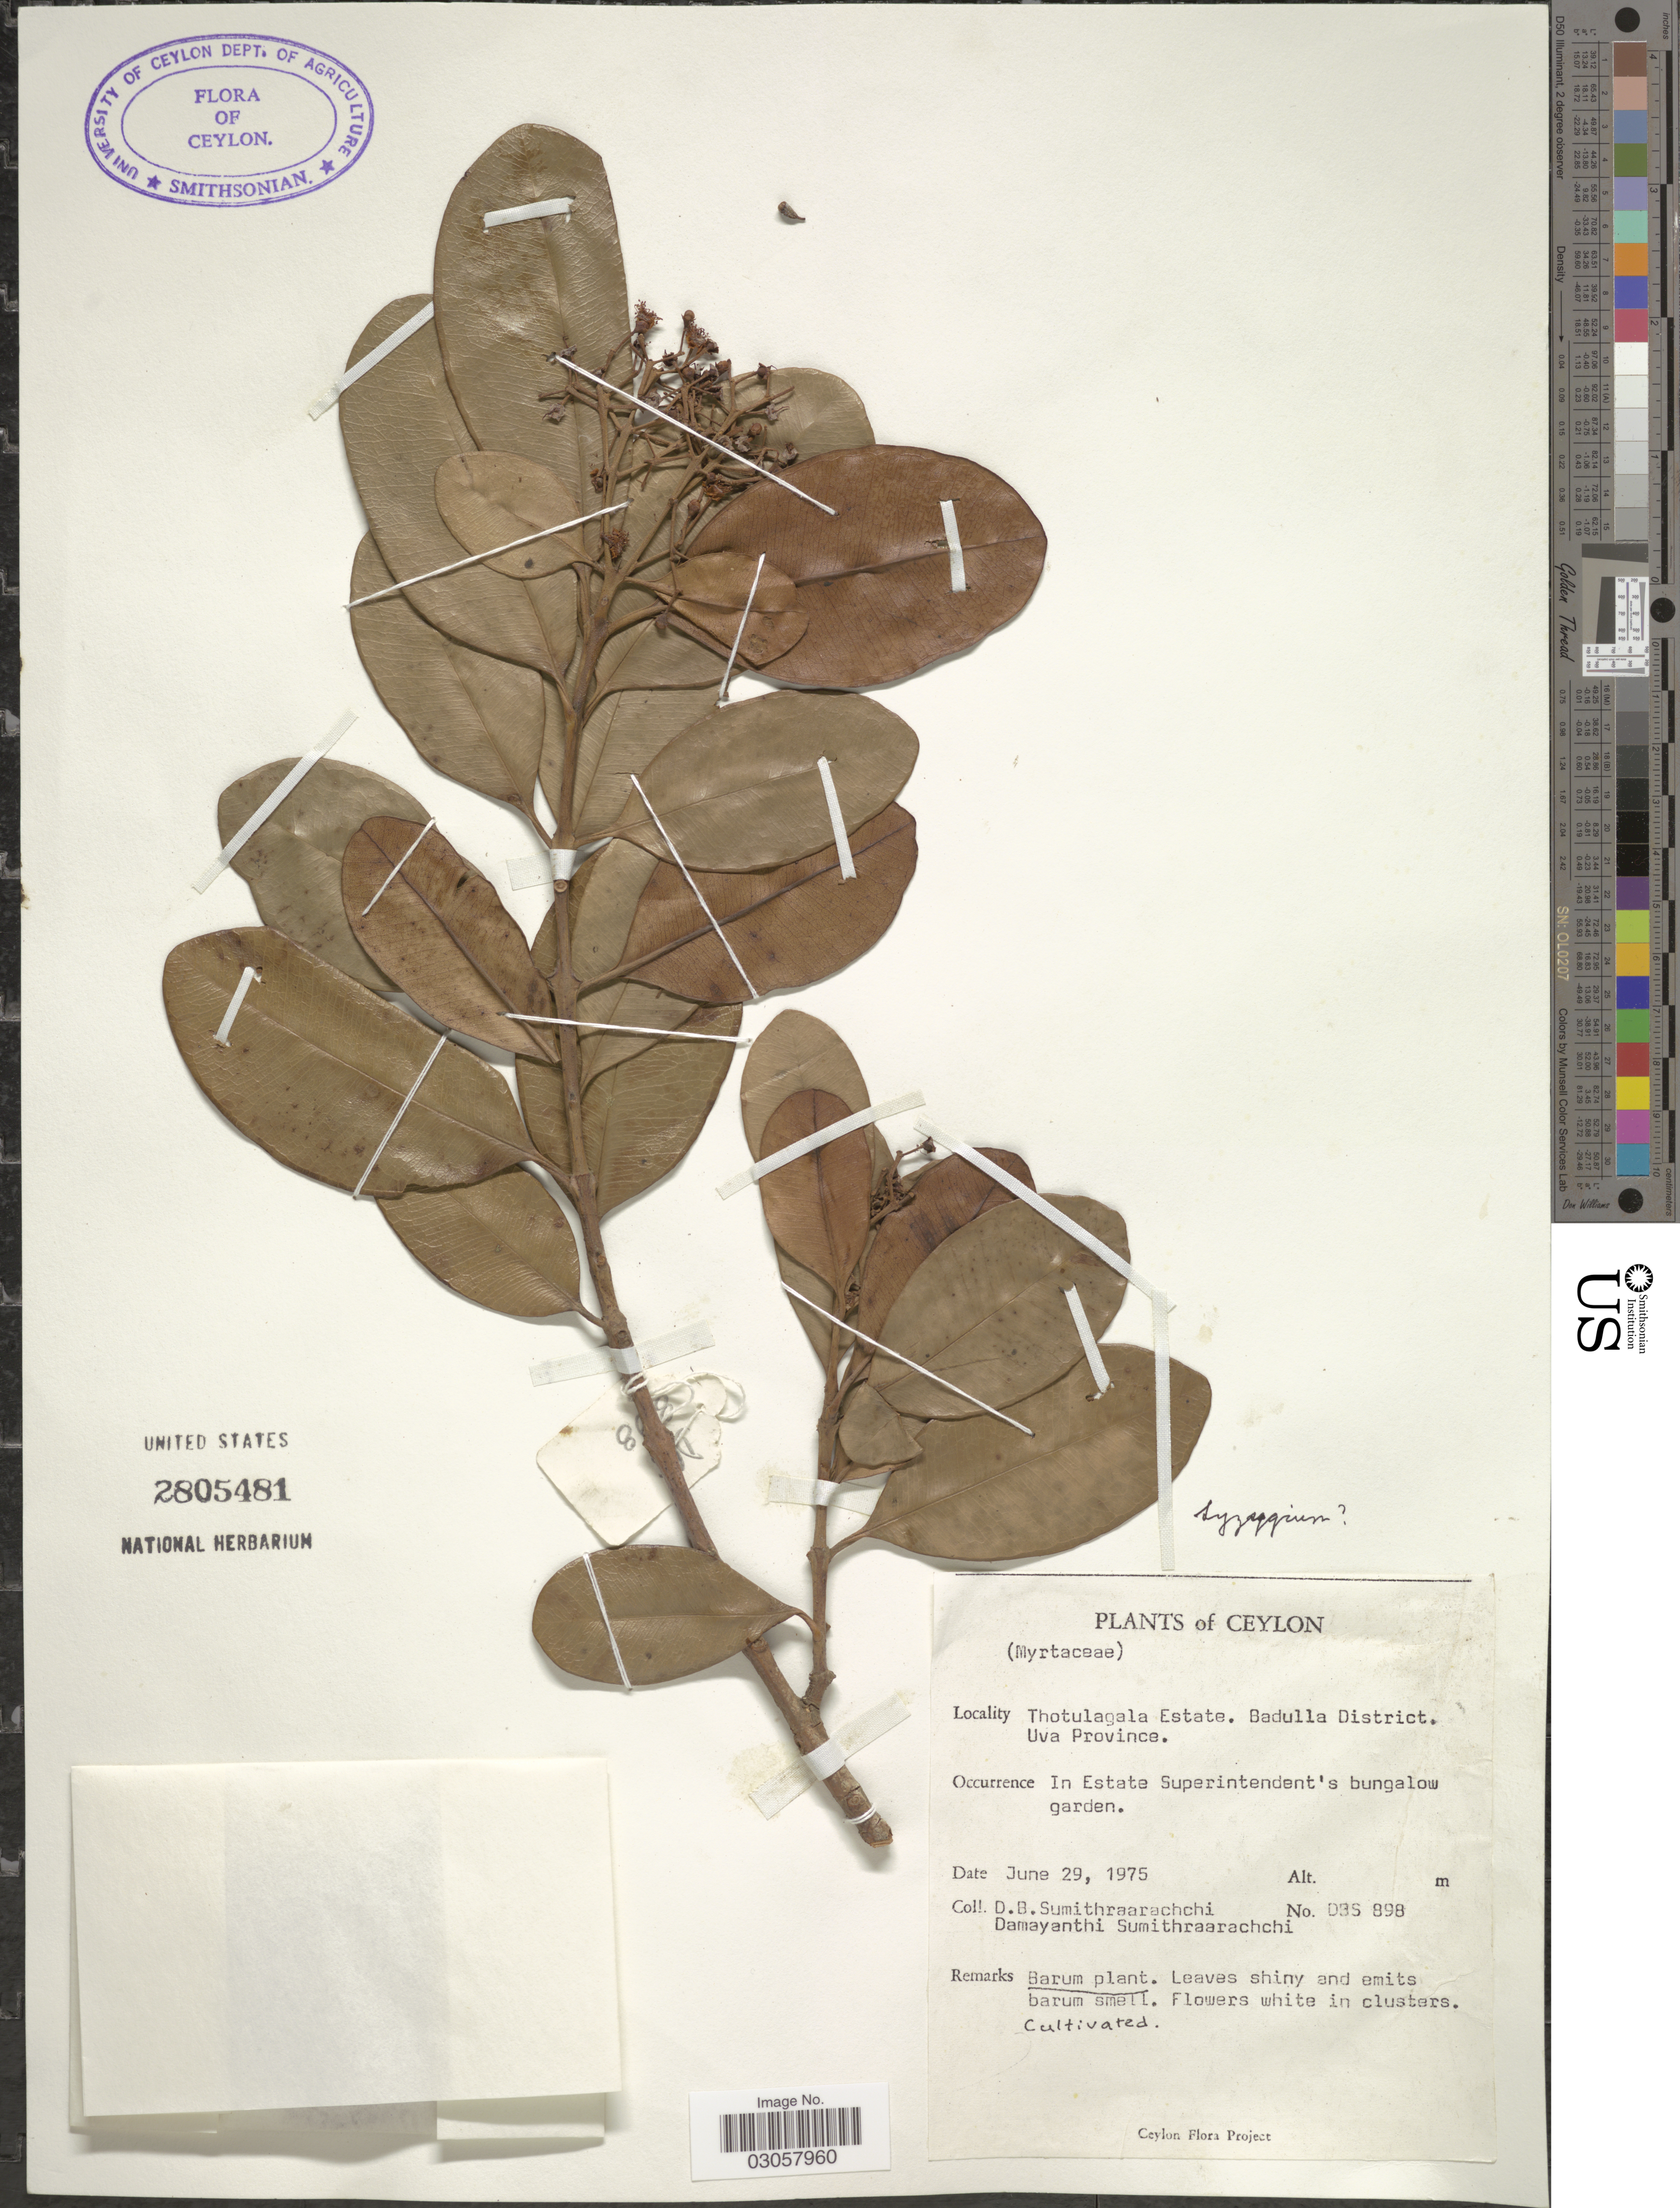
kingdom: Plantae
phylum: Tracheophyta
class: Magnoliopsida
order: Myrtales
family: Myrtaceae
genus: Syzygium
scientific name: Syzygium sp.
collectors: D. B. Sumithraarachchi & D. Sumithraarachchi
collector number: DBS 898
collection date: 1975-06-29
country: Sri Lanka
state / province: Uva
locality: Thotulagala Estate. Badulla District. In Estate Superintendent's bungalow garden.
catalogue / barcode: US 2805481